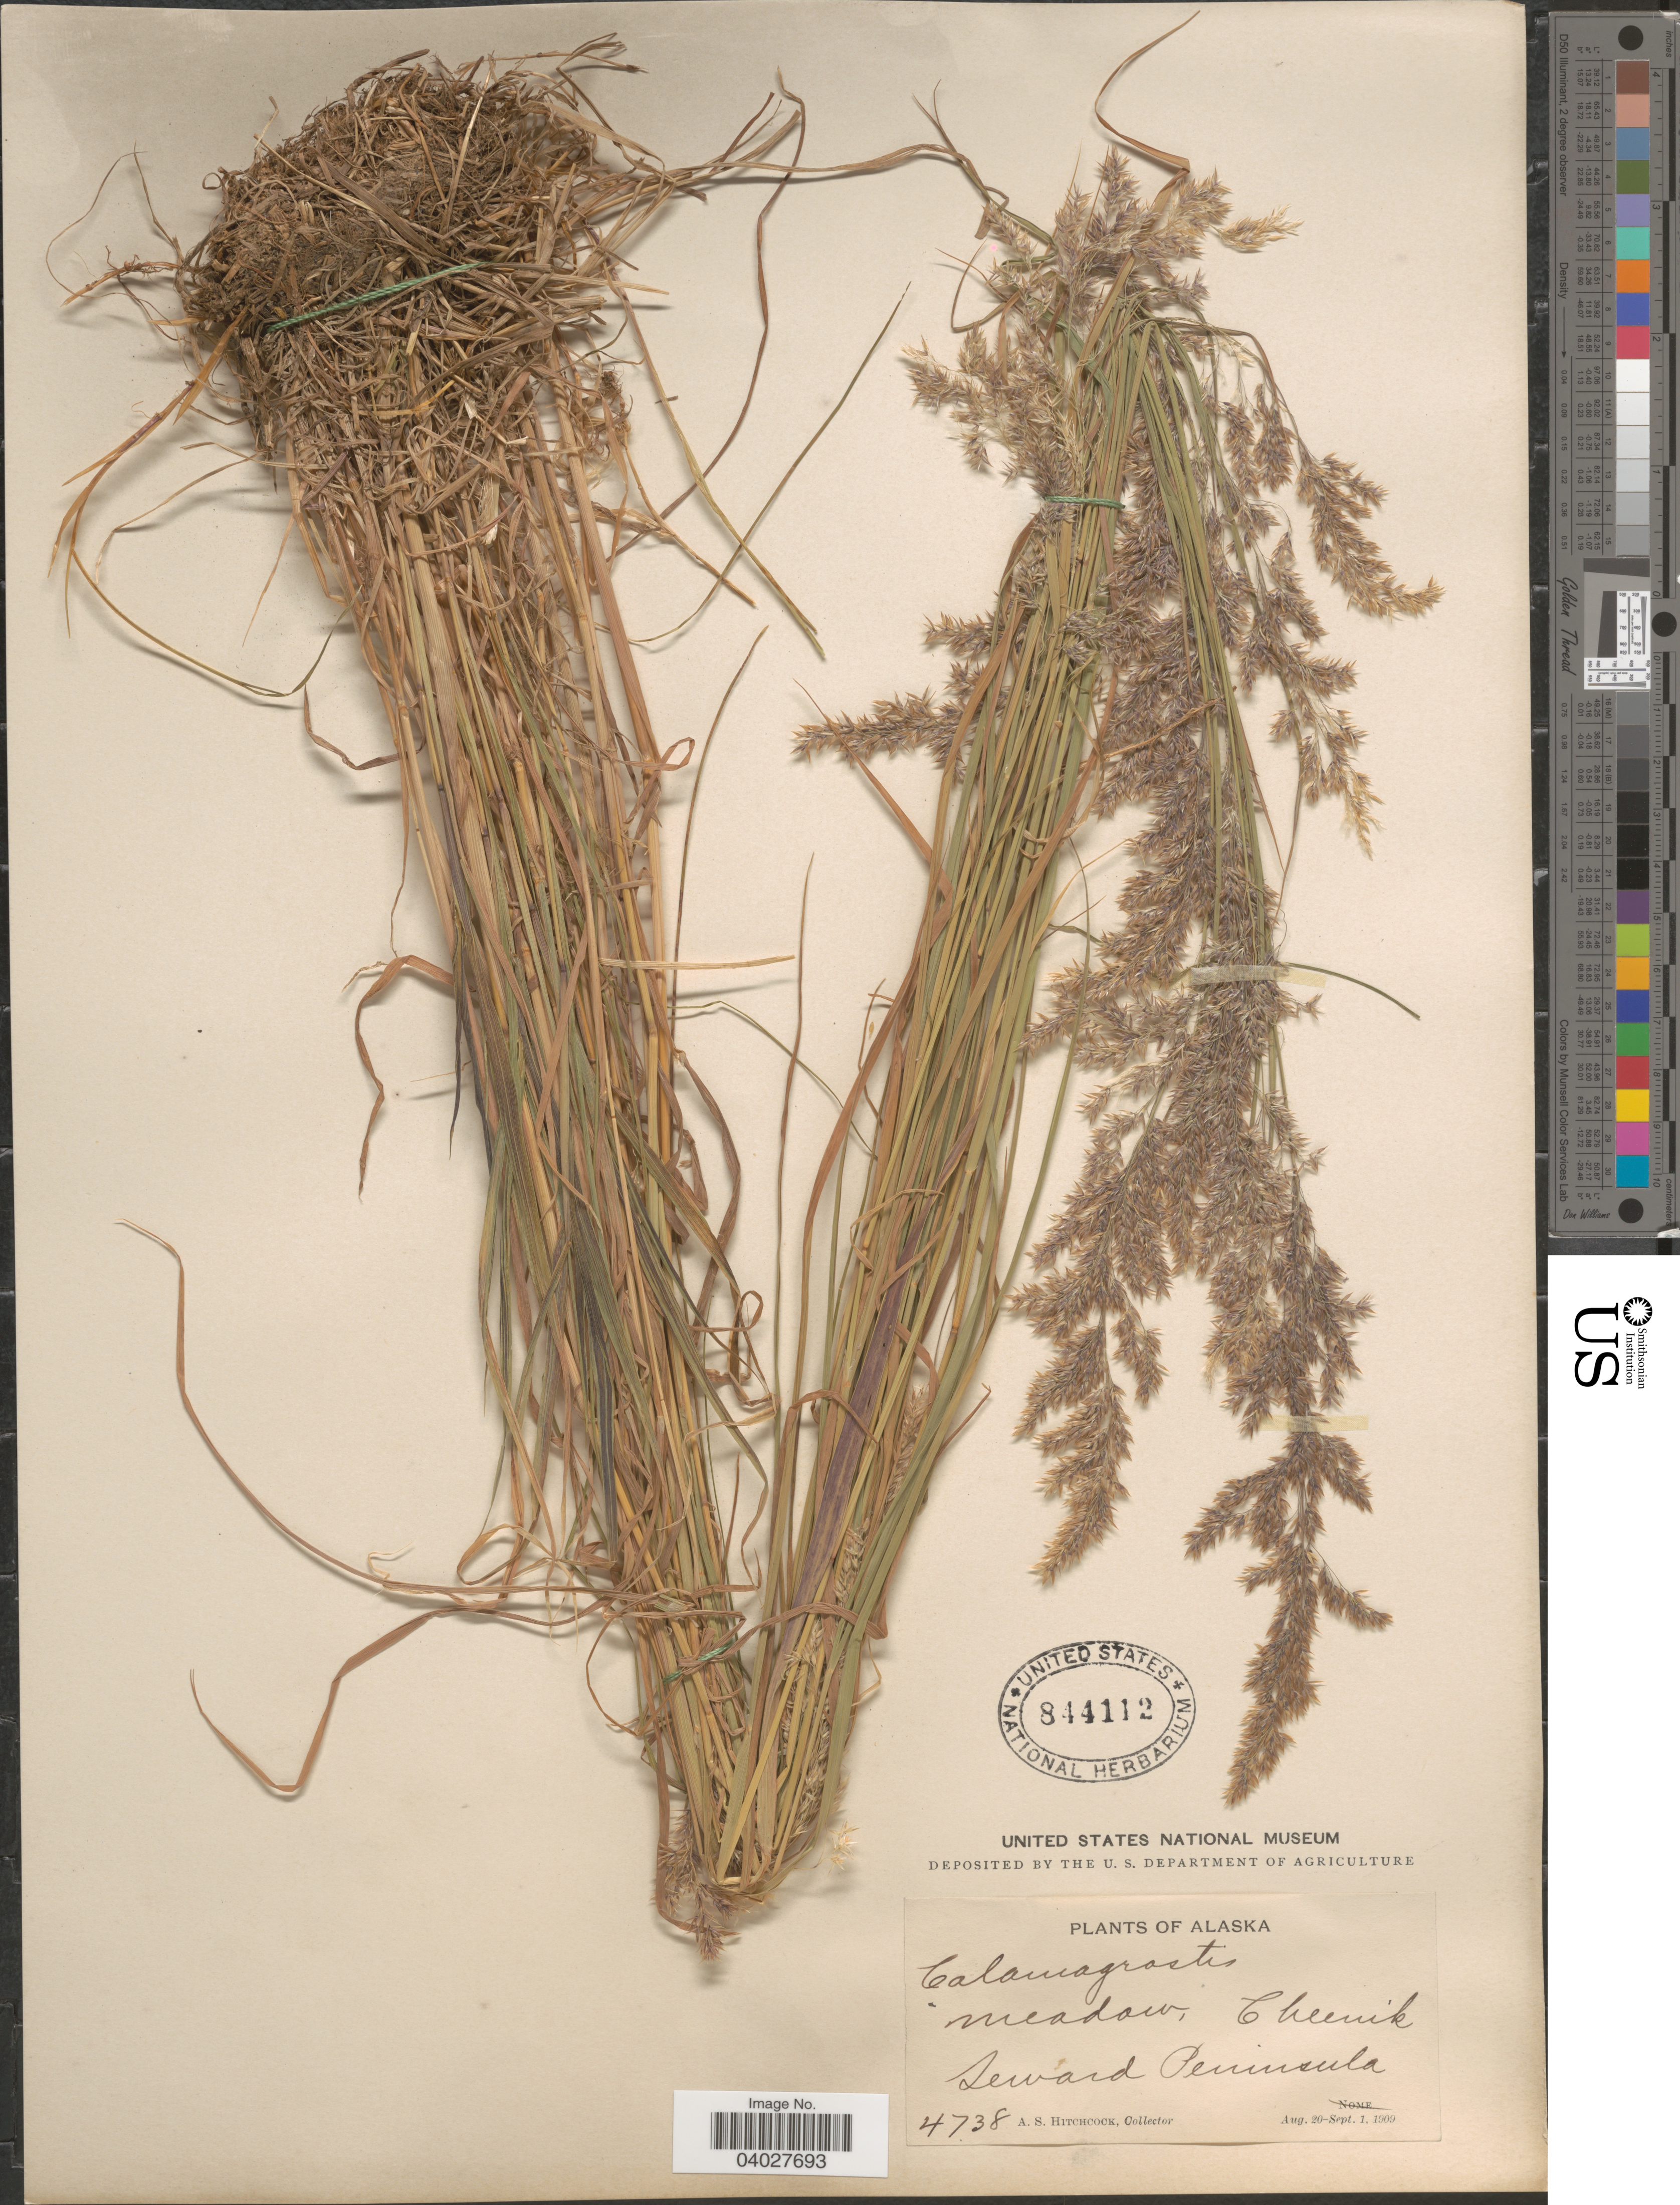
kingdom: Plantae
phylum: Tracheophyta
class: Liliopsida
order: Poales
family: Poaceae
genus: Calamagrostis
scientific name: Calamagrostis canadensis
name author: (Michx.) P. Beauv.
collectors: A. S. Hitchcock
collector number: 4738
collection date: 1909-08-20/1909-09-01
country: United States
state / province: Alaska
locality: Meadow, Cheenik, Seward Peninsula.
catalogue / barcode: US 844112